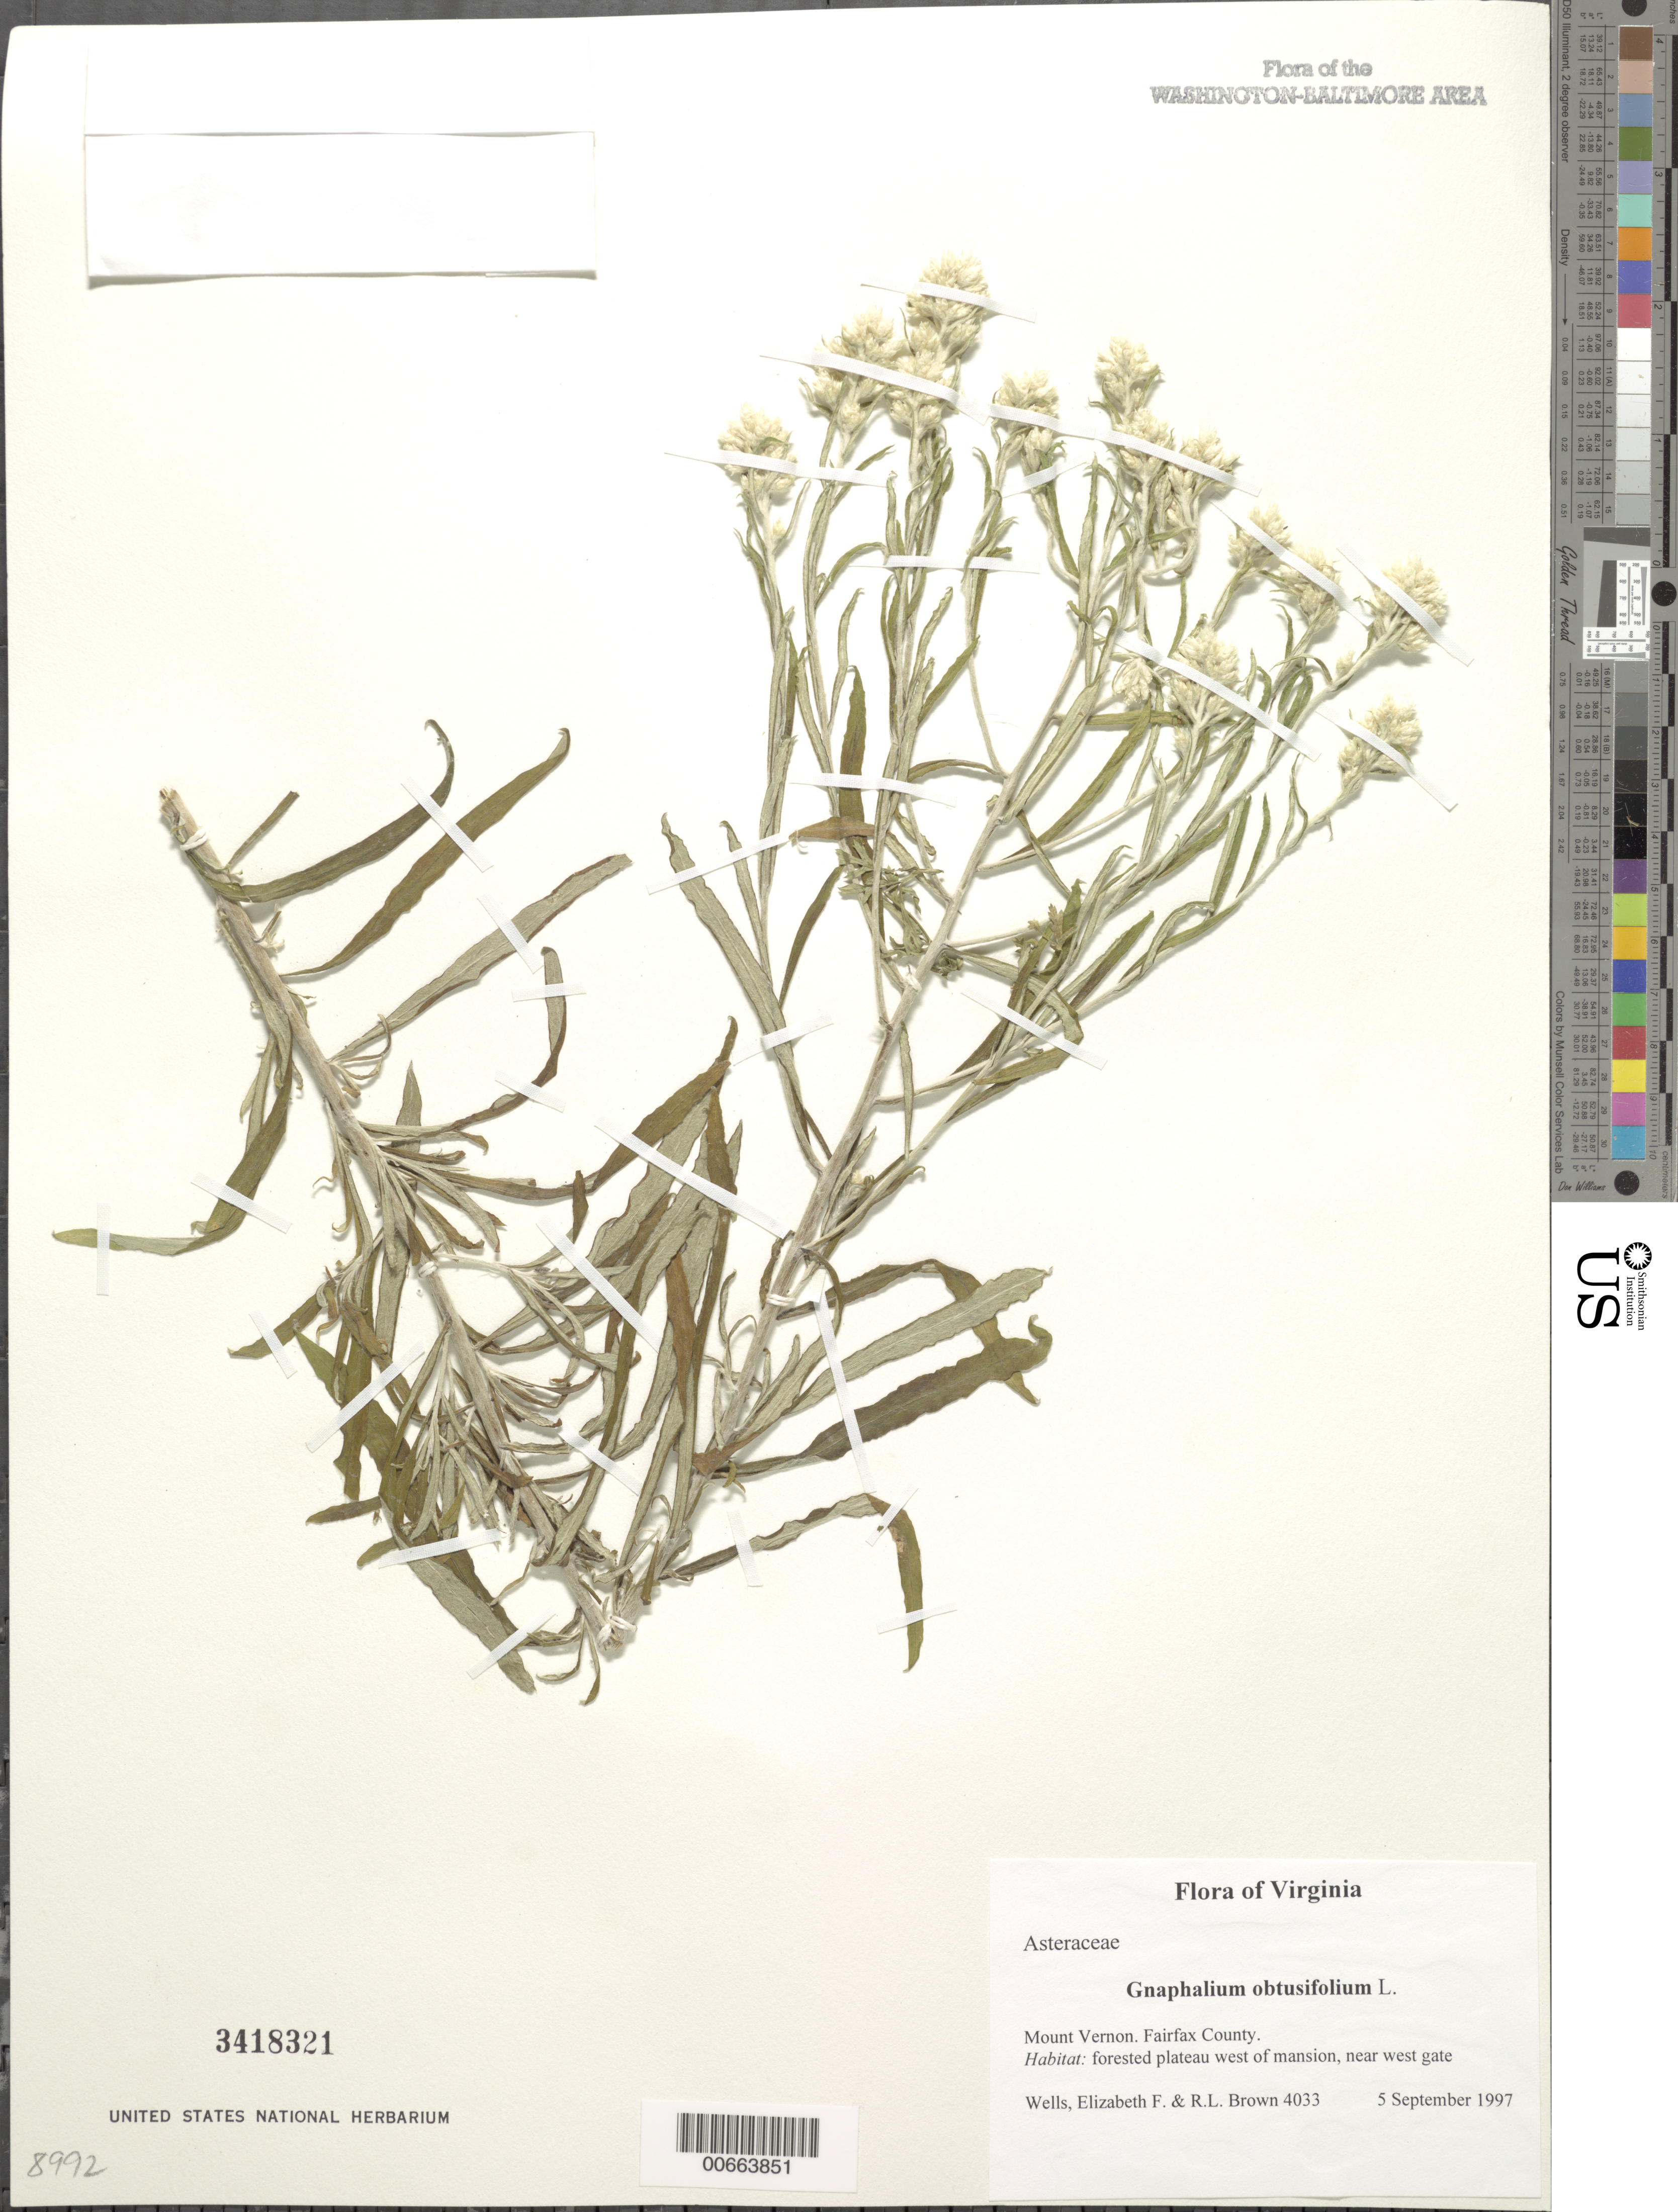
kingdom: Plantae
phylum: Tracheophyta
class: Magnoliopsida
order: Asterales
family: Asteraceae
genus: Pseudognaphalium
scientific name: Pseudognaphalium obtusifolium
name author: (L.) Hilliard & B.L. Burtt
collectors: E. F. Wells & R. L. Brown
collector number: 4033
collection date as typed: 05 Sep 1997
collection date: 1997-09-05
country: United States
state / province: Virginia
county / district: Fairfax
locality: Mount Vernon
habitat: forested plateau west of mansion, near west gate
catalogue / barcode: US 3418321